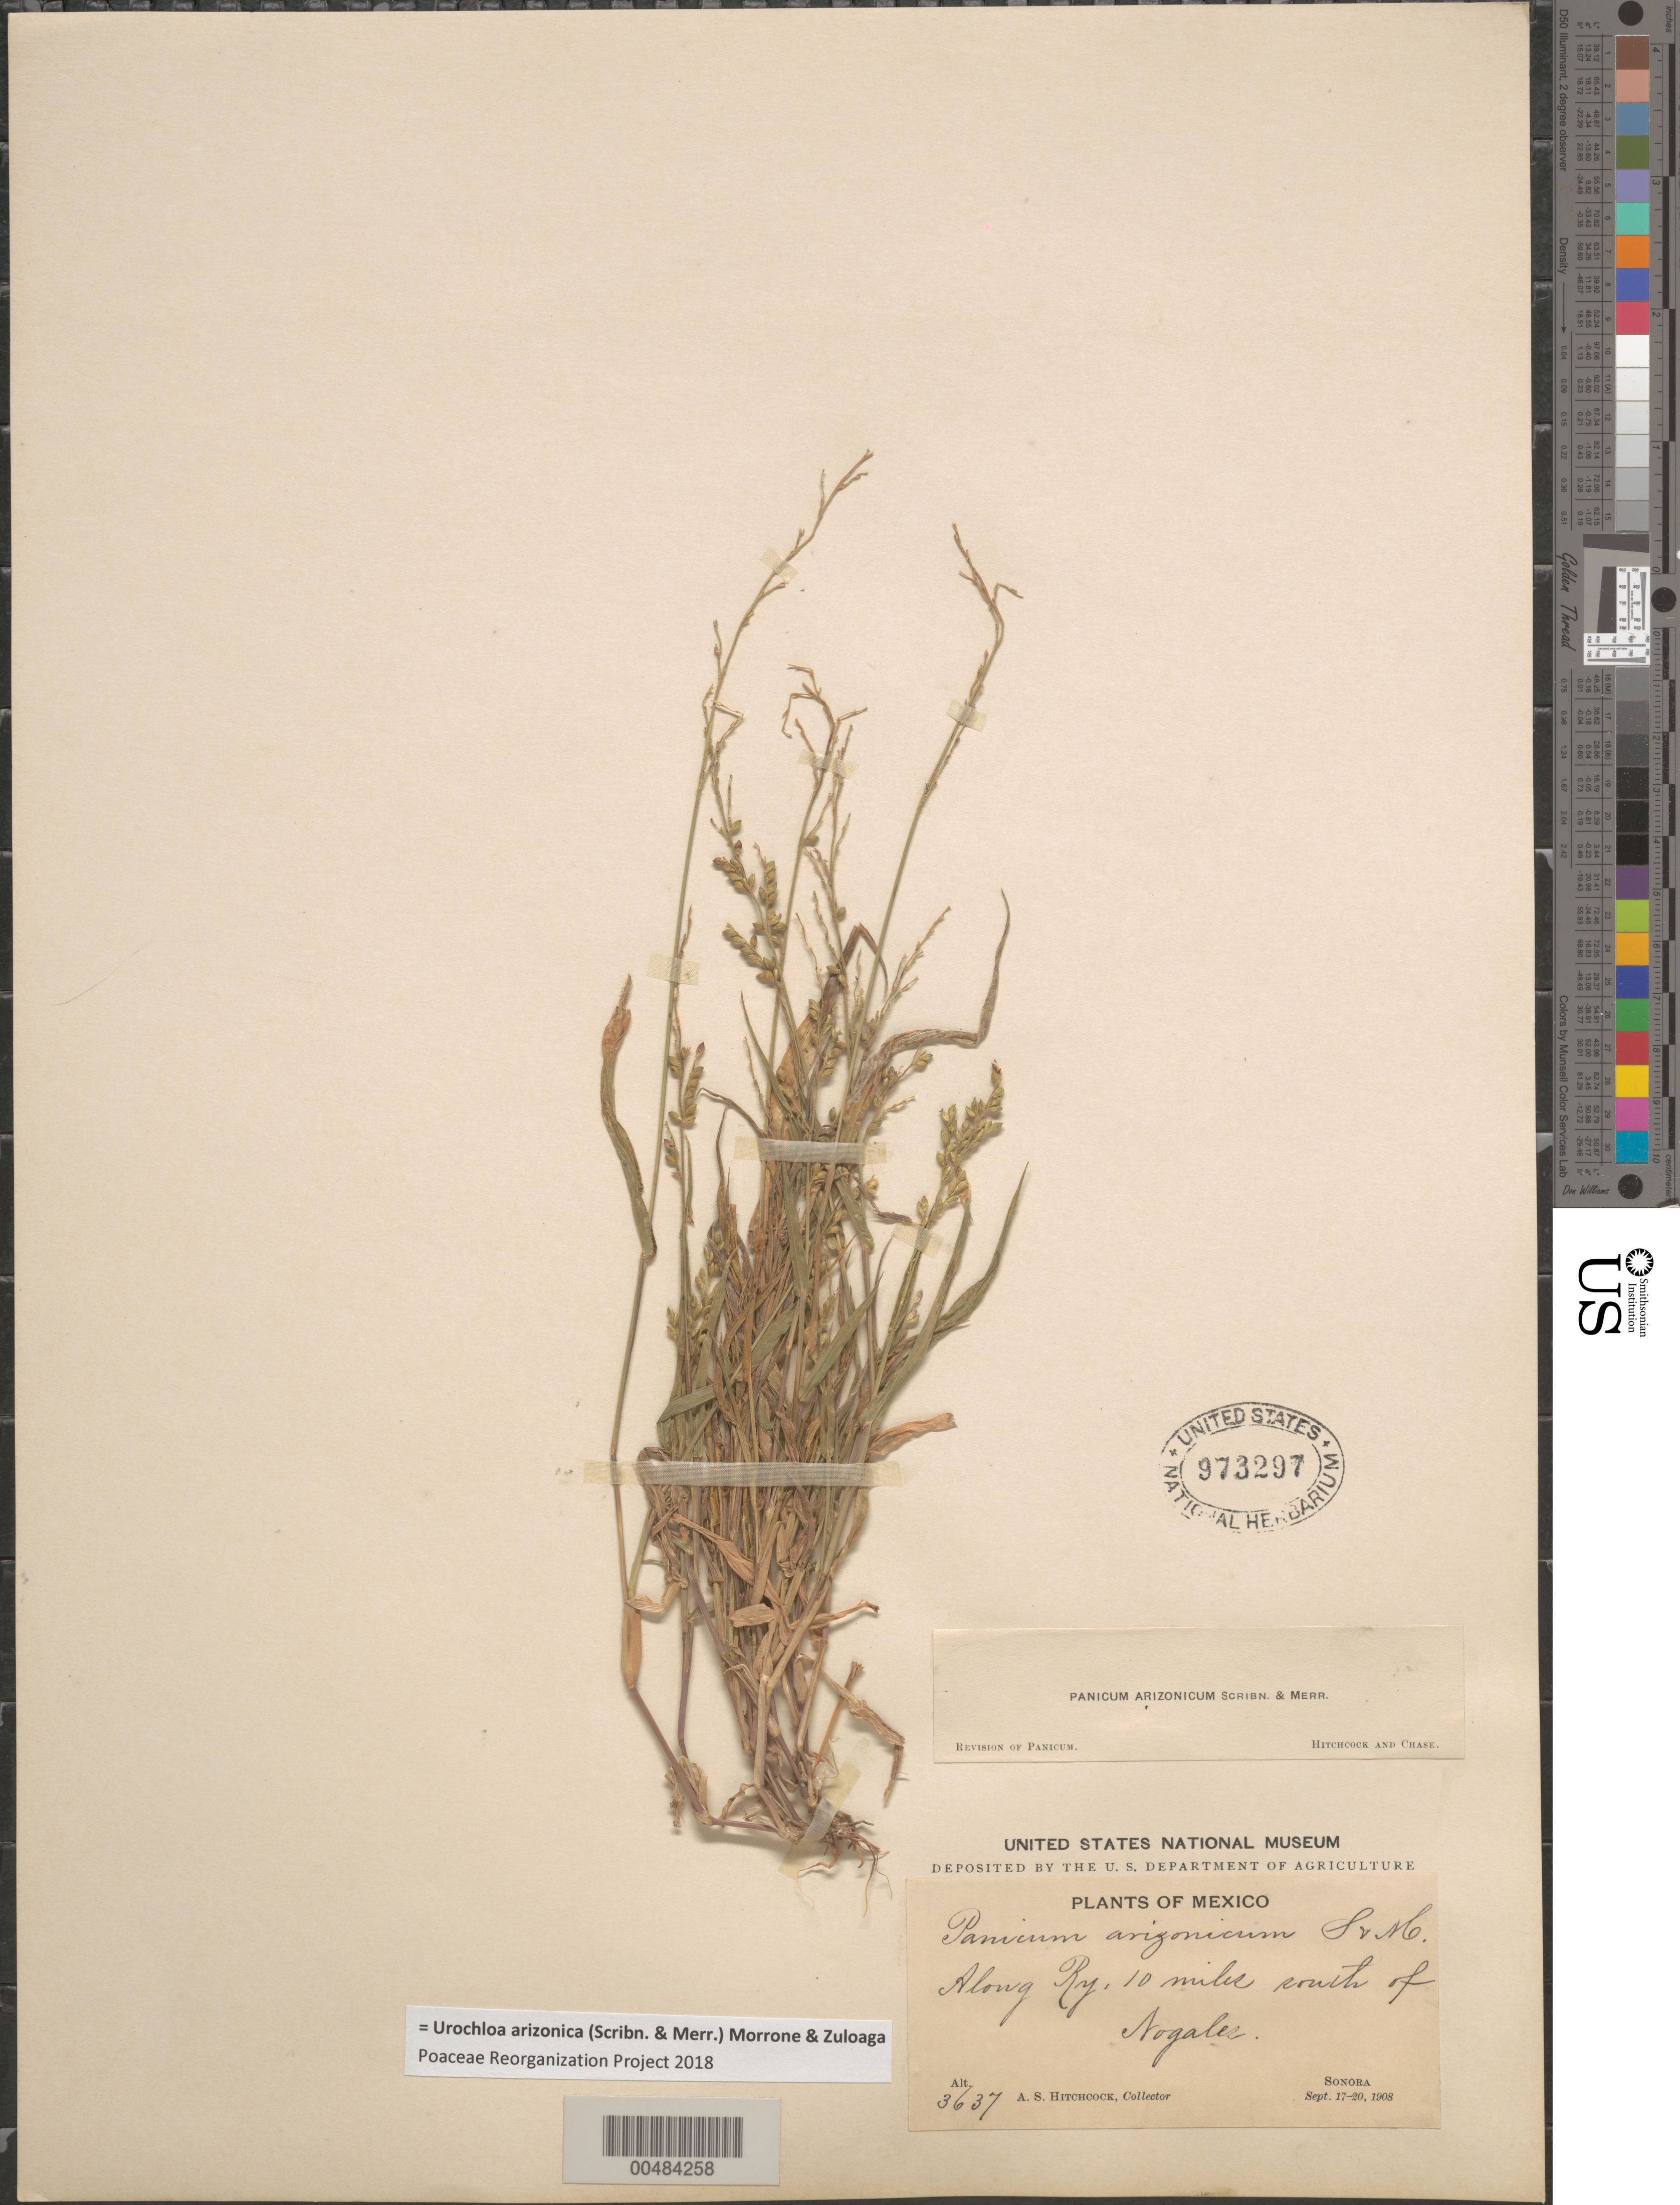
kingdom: Plantae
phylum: Tracheophyta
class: Liliopsida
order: Poales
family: Poaceae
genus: Brachiaria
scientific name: Brachiaria arizonicum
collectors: A. S. Hitchcock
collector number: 3637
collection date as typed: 17 Sep 1908 to 20 Sep 1908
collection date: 1908-09-17/1908-09-20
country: Mexico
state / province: Sonora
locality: Along Ry, 10 mi S of Nogales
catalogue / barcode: US 973297